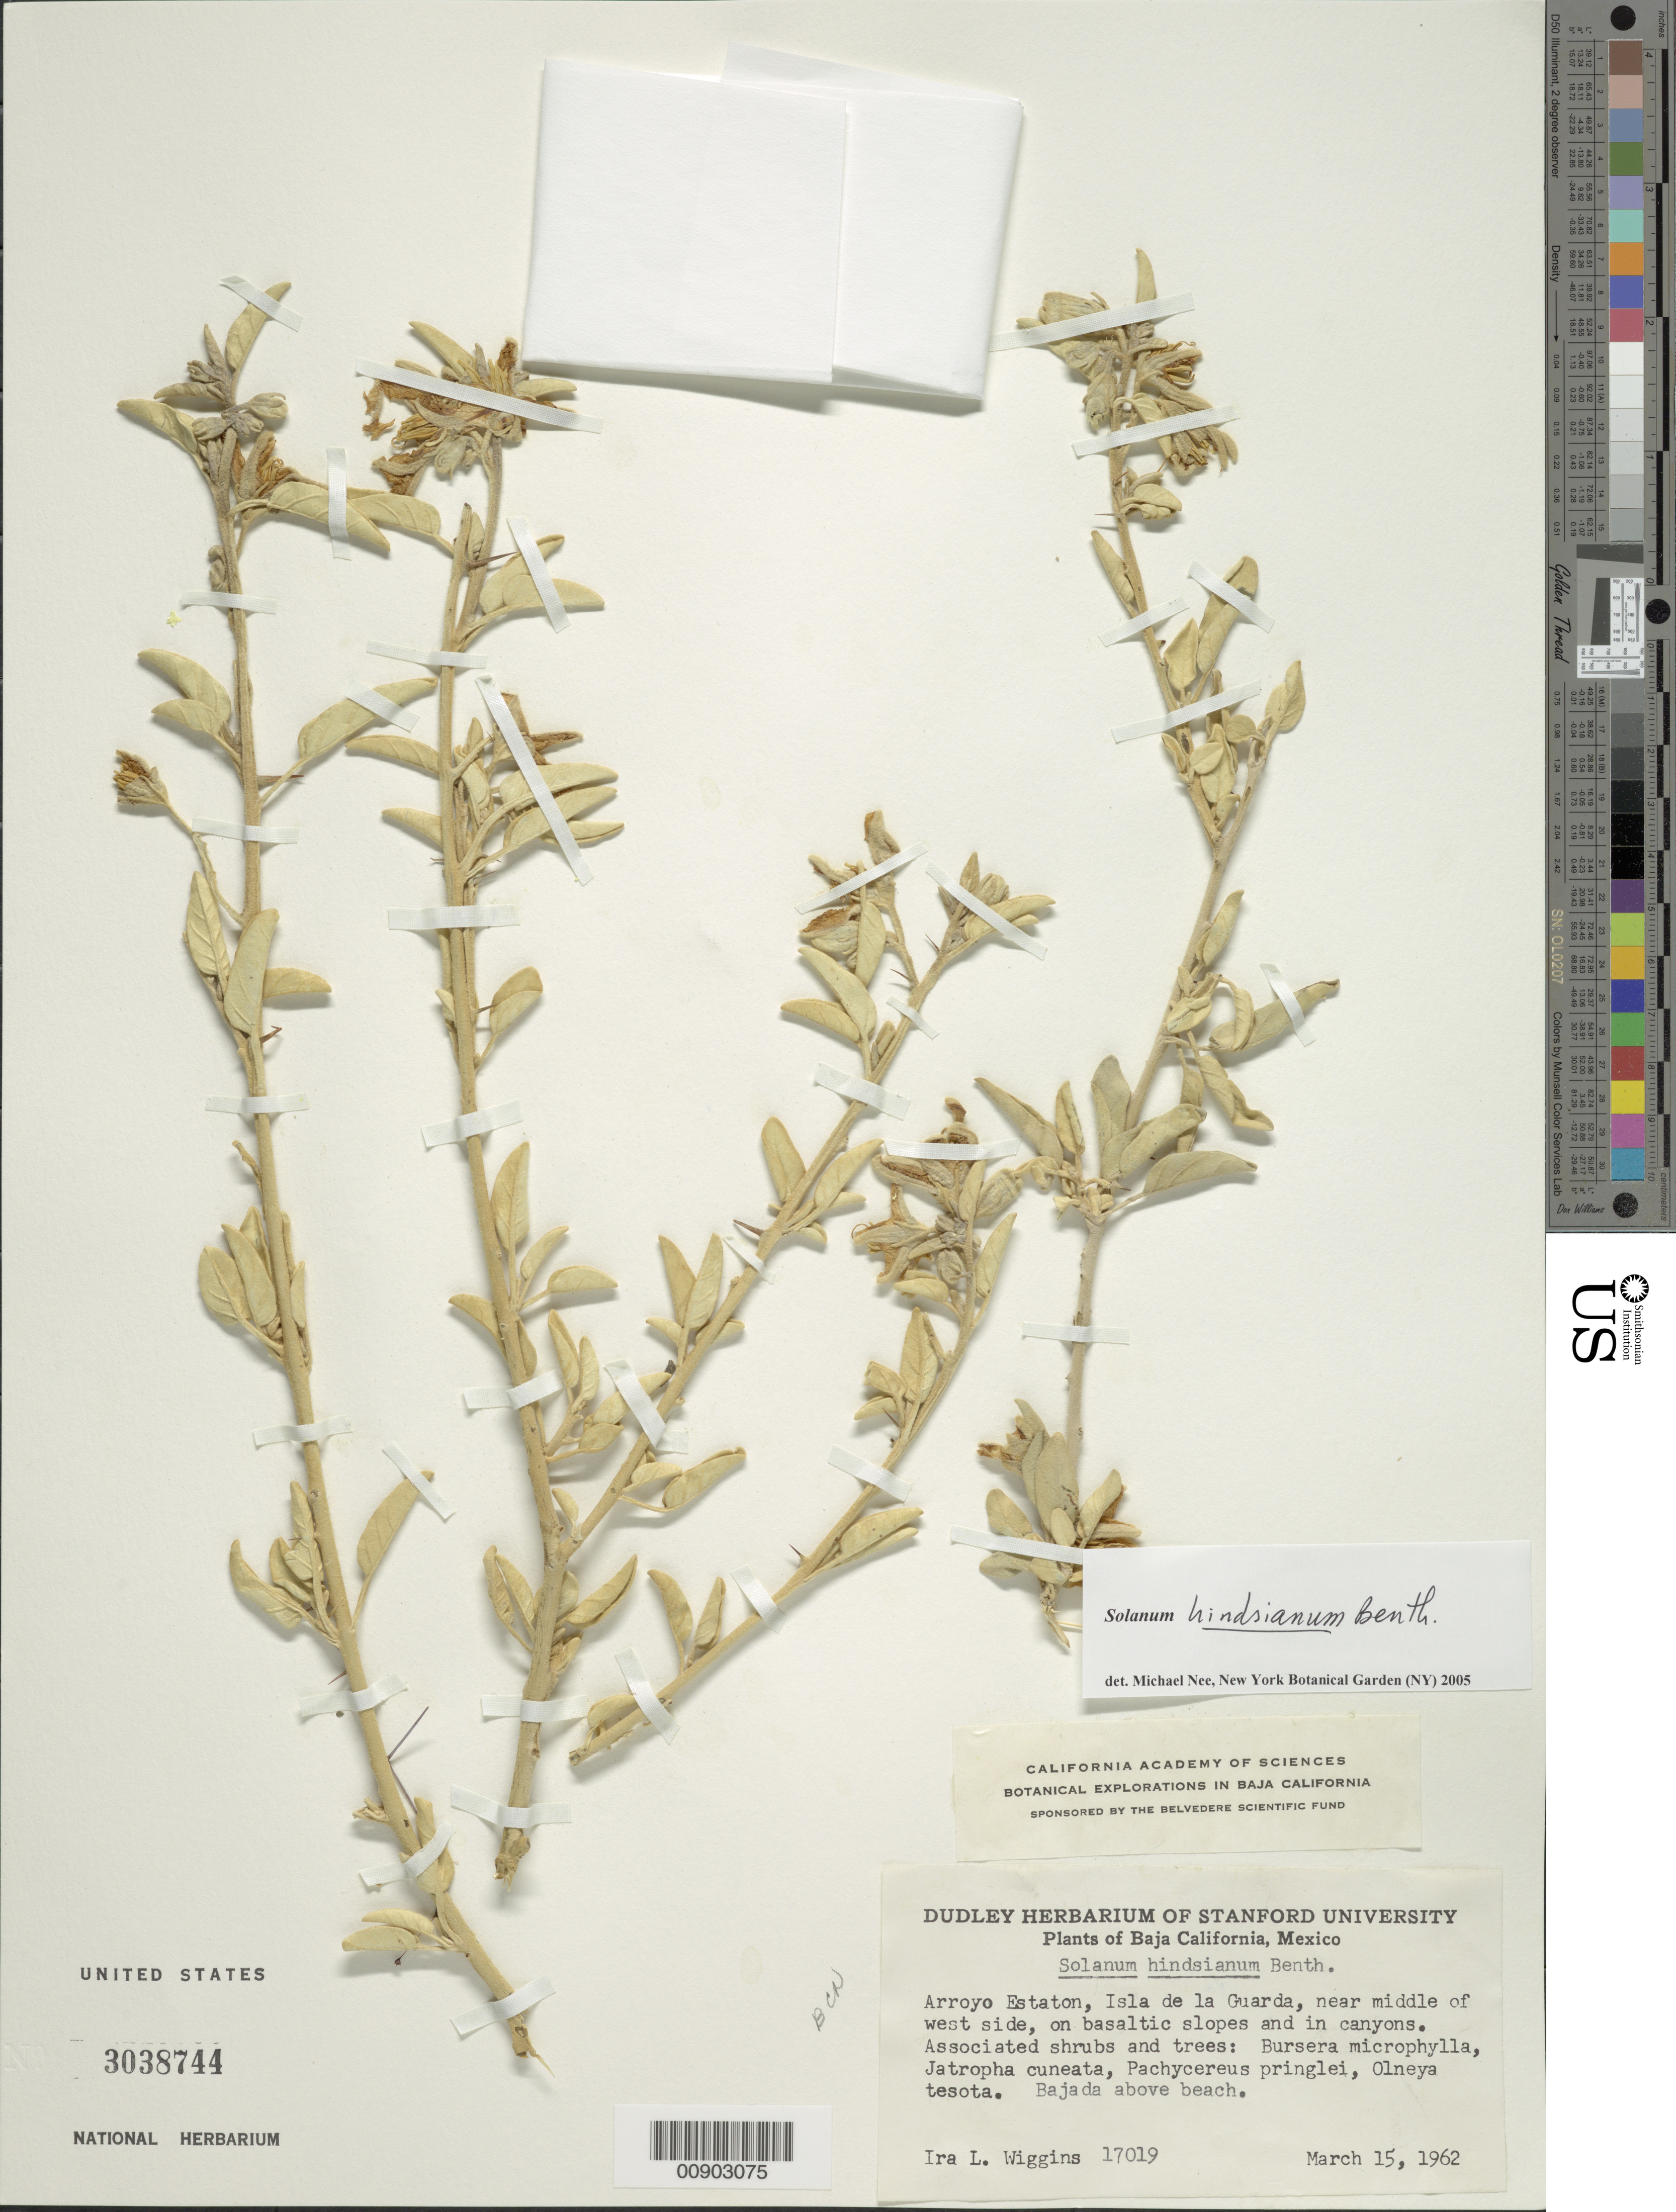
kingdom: Plantae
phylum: Tracheophyta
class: Magnoliopsida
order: Solanales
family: Solanaceae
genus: Solanum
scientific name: Solanum hindsianum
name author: Benth.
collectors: I. L. Wiggins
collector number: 17019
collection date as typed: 15 Mar 1962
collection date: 1962-03-15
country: Mexico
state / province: Baja California Norte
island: Angel de la Guarda I.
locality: Arroyo Estaton, Isla de la Guarda, near middle of west side.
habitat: On basaltic slopes and in canyons. Assoc.: Bursera microphylla, Jatropha cuneata, Pachycereus pringlei, Olneya tesota.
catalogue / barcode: US 3038744